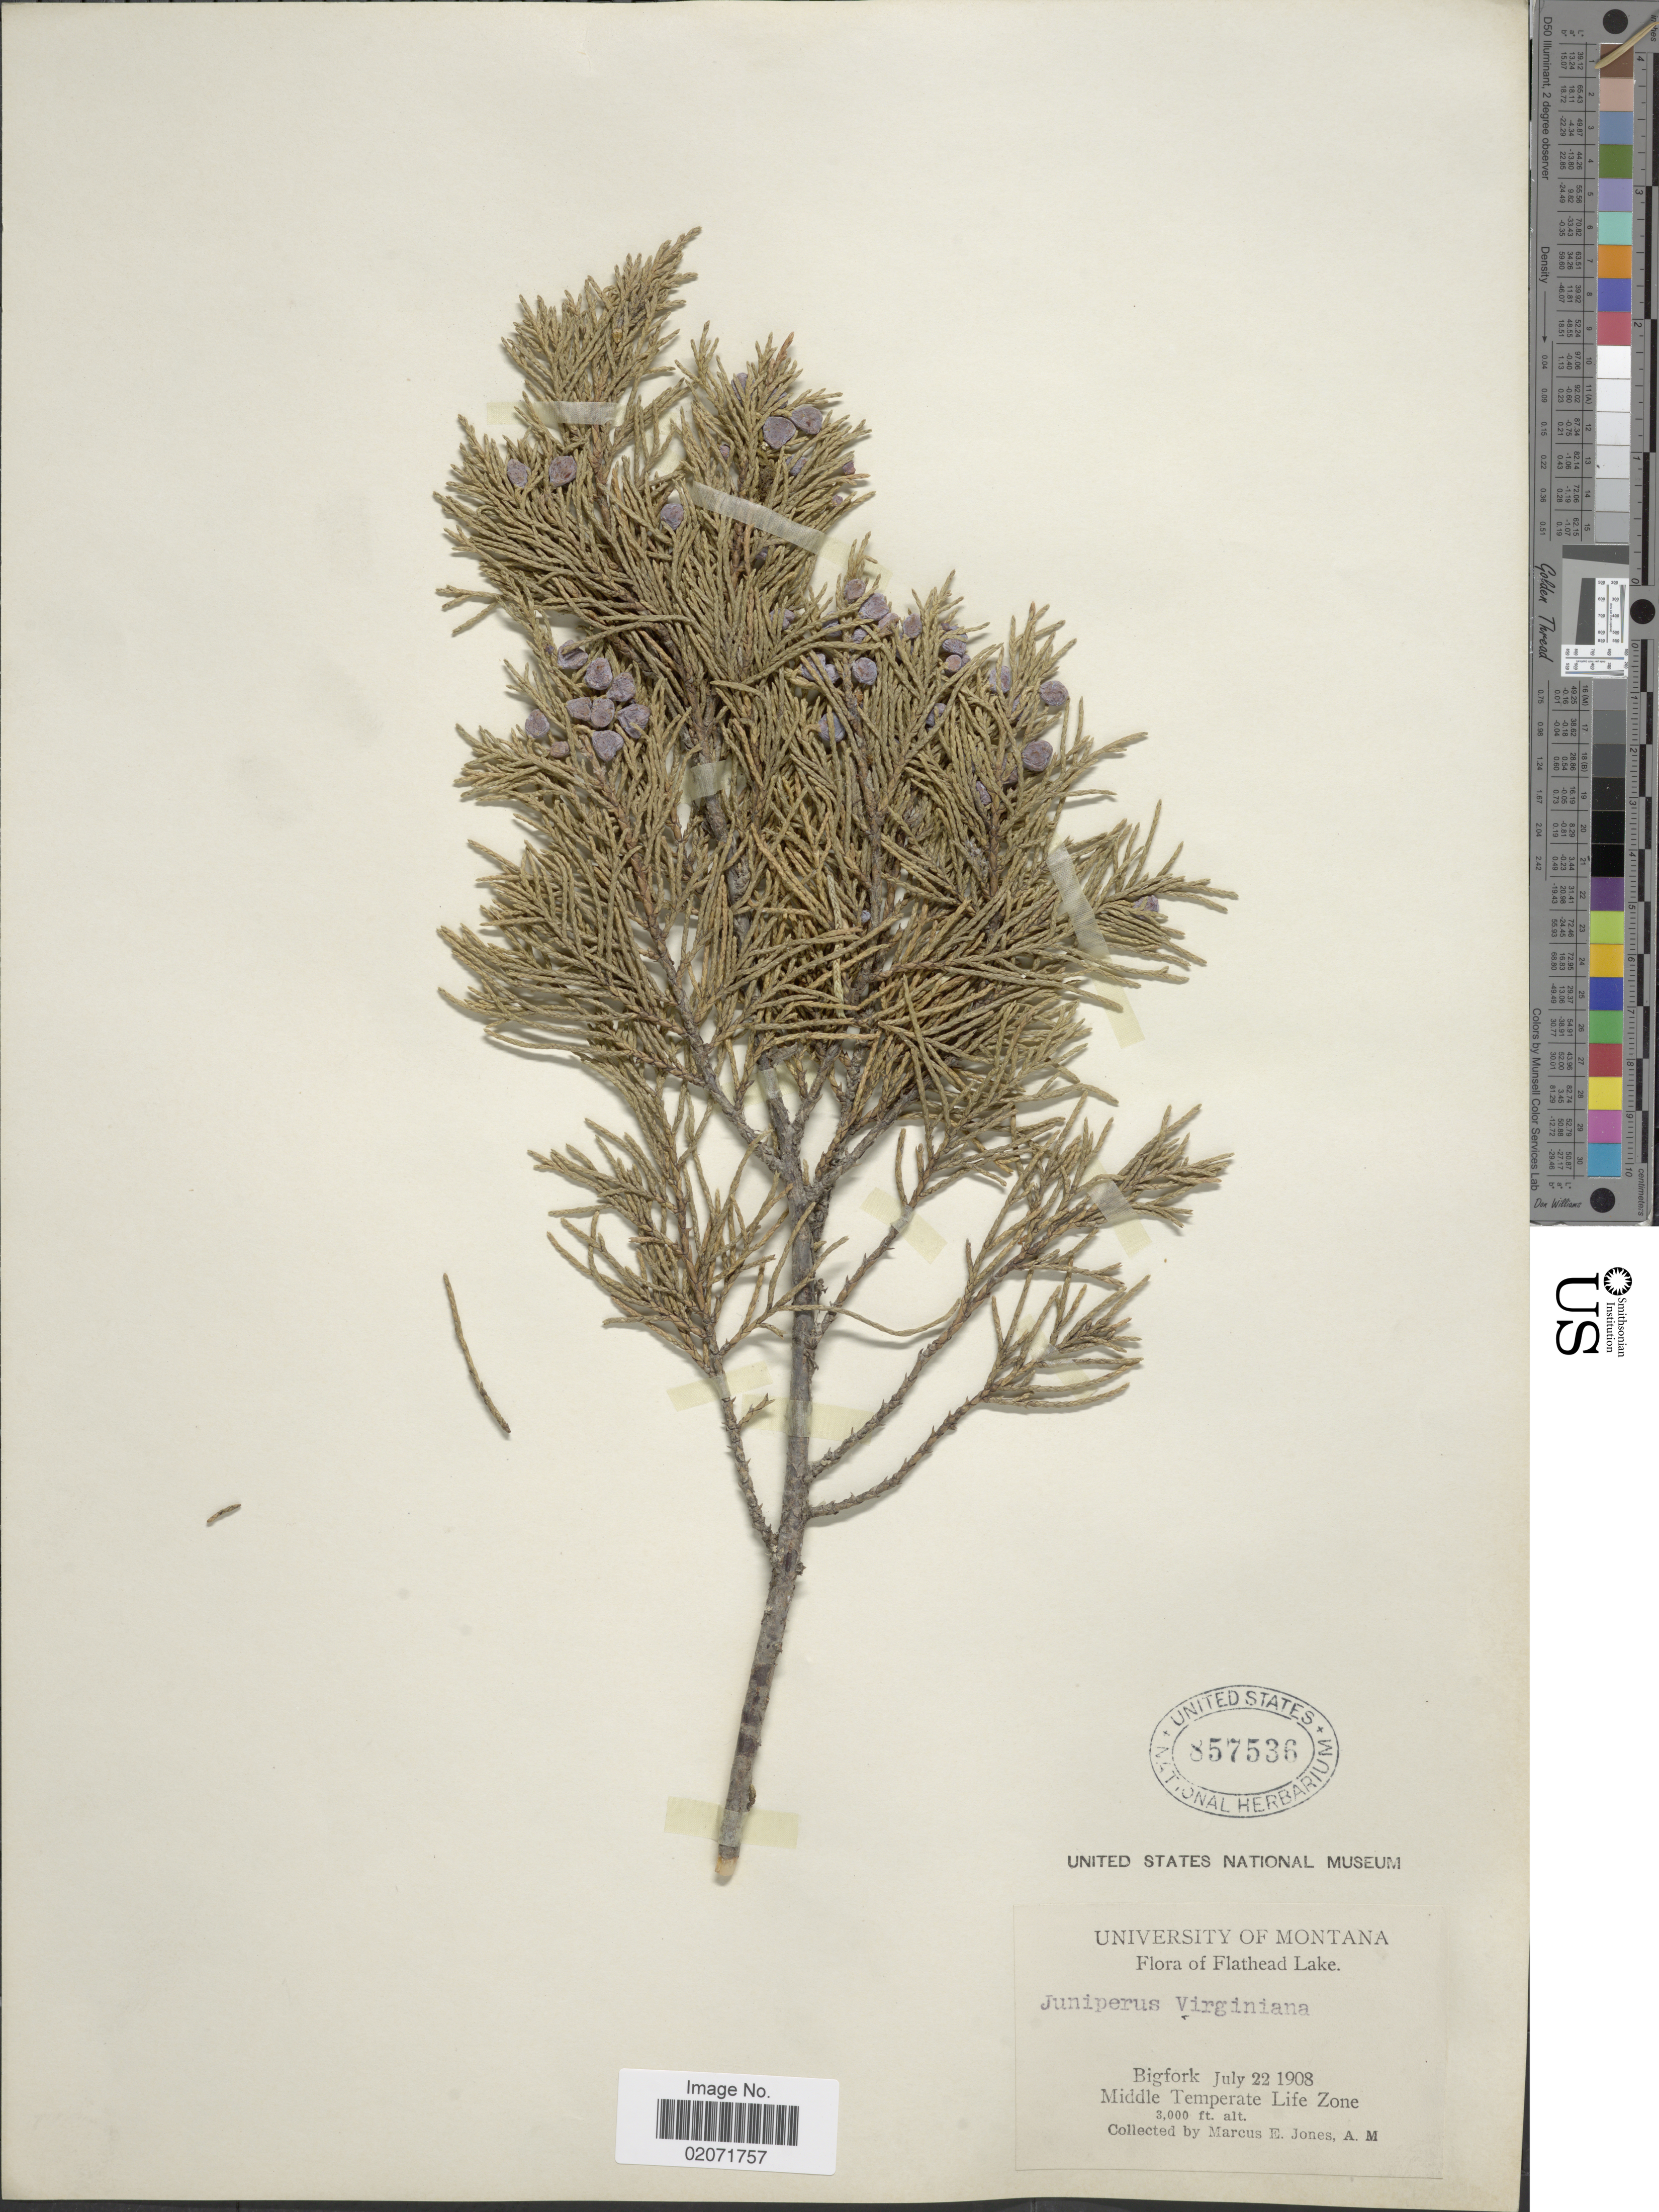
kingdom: Plantae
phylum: Tracheophyta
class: Pinopsida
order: Pinales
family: Cupressaceae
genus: Juniperus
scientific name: Juniperus scopulorum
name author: Sarg.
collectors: M. E. Jones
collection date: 1908-07-22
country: United States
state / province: Montana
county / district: Flathead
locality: Flathead Lake, Bigfork, Middle Temperate Life Zone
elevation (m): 914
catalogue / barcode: US 857536